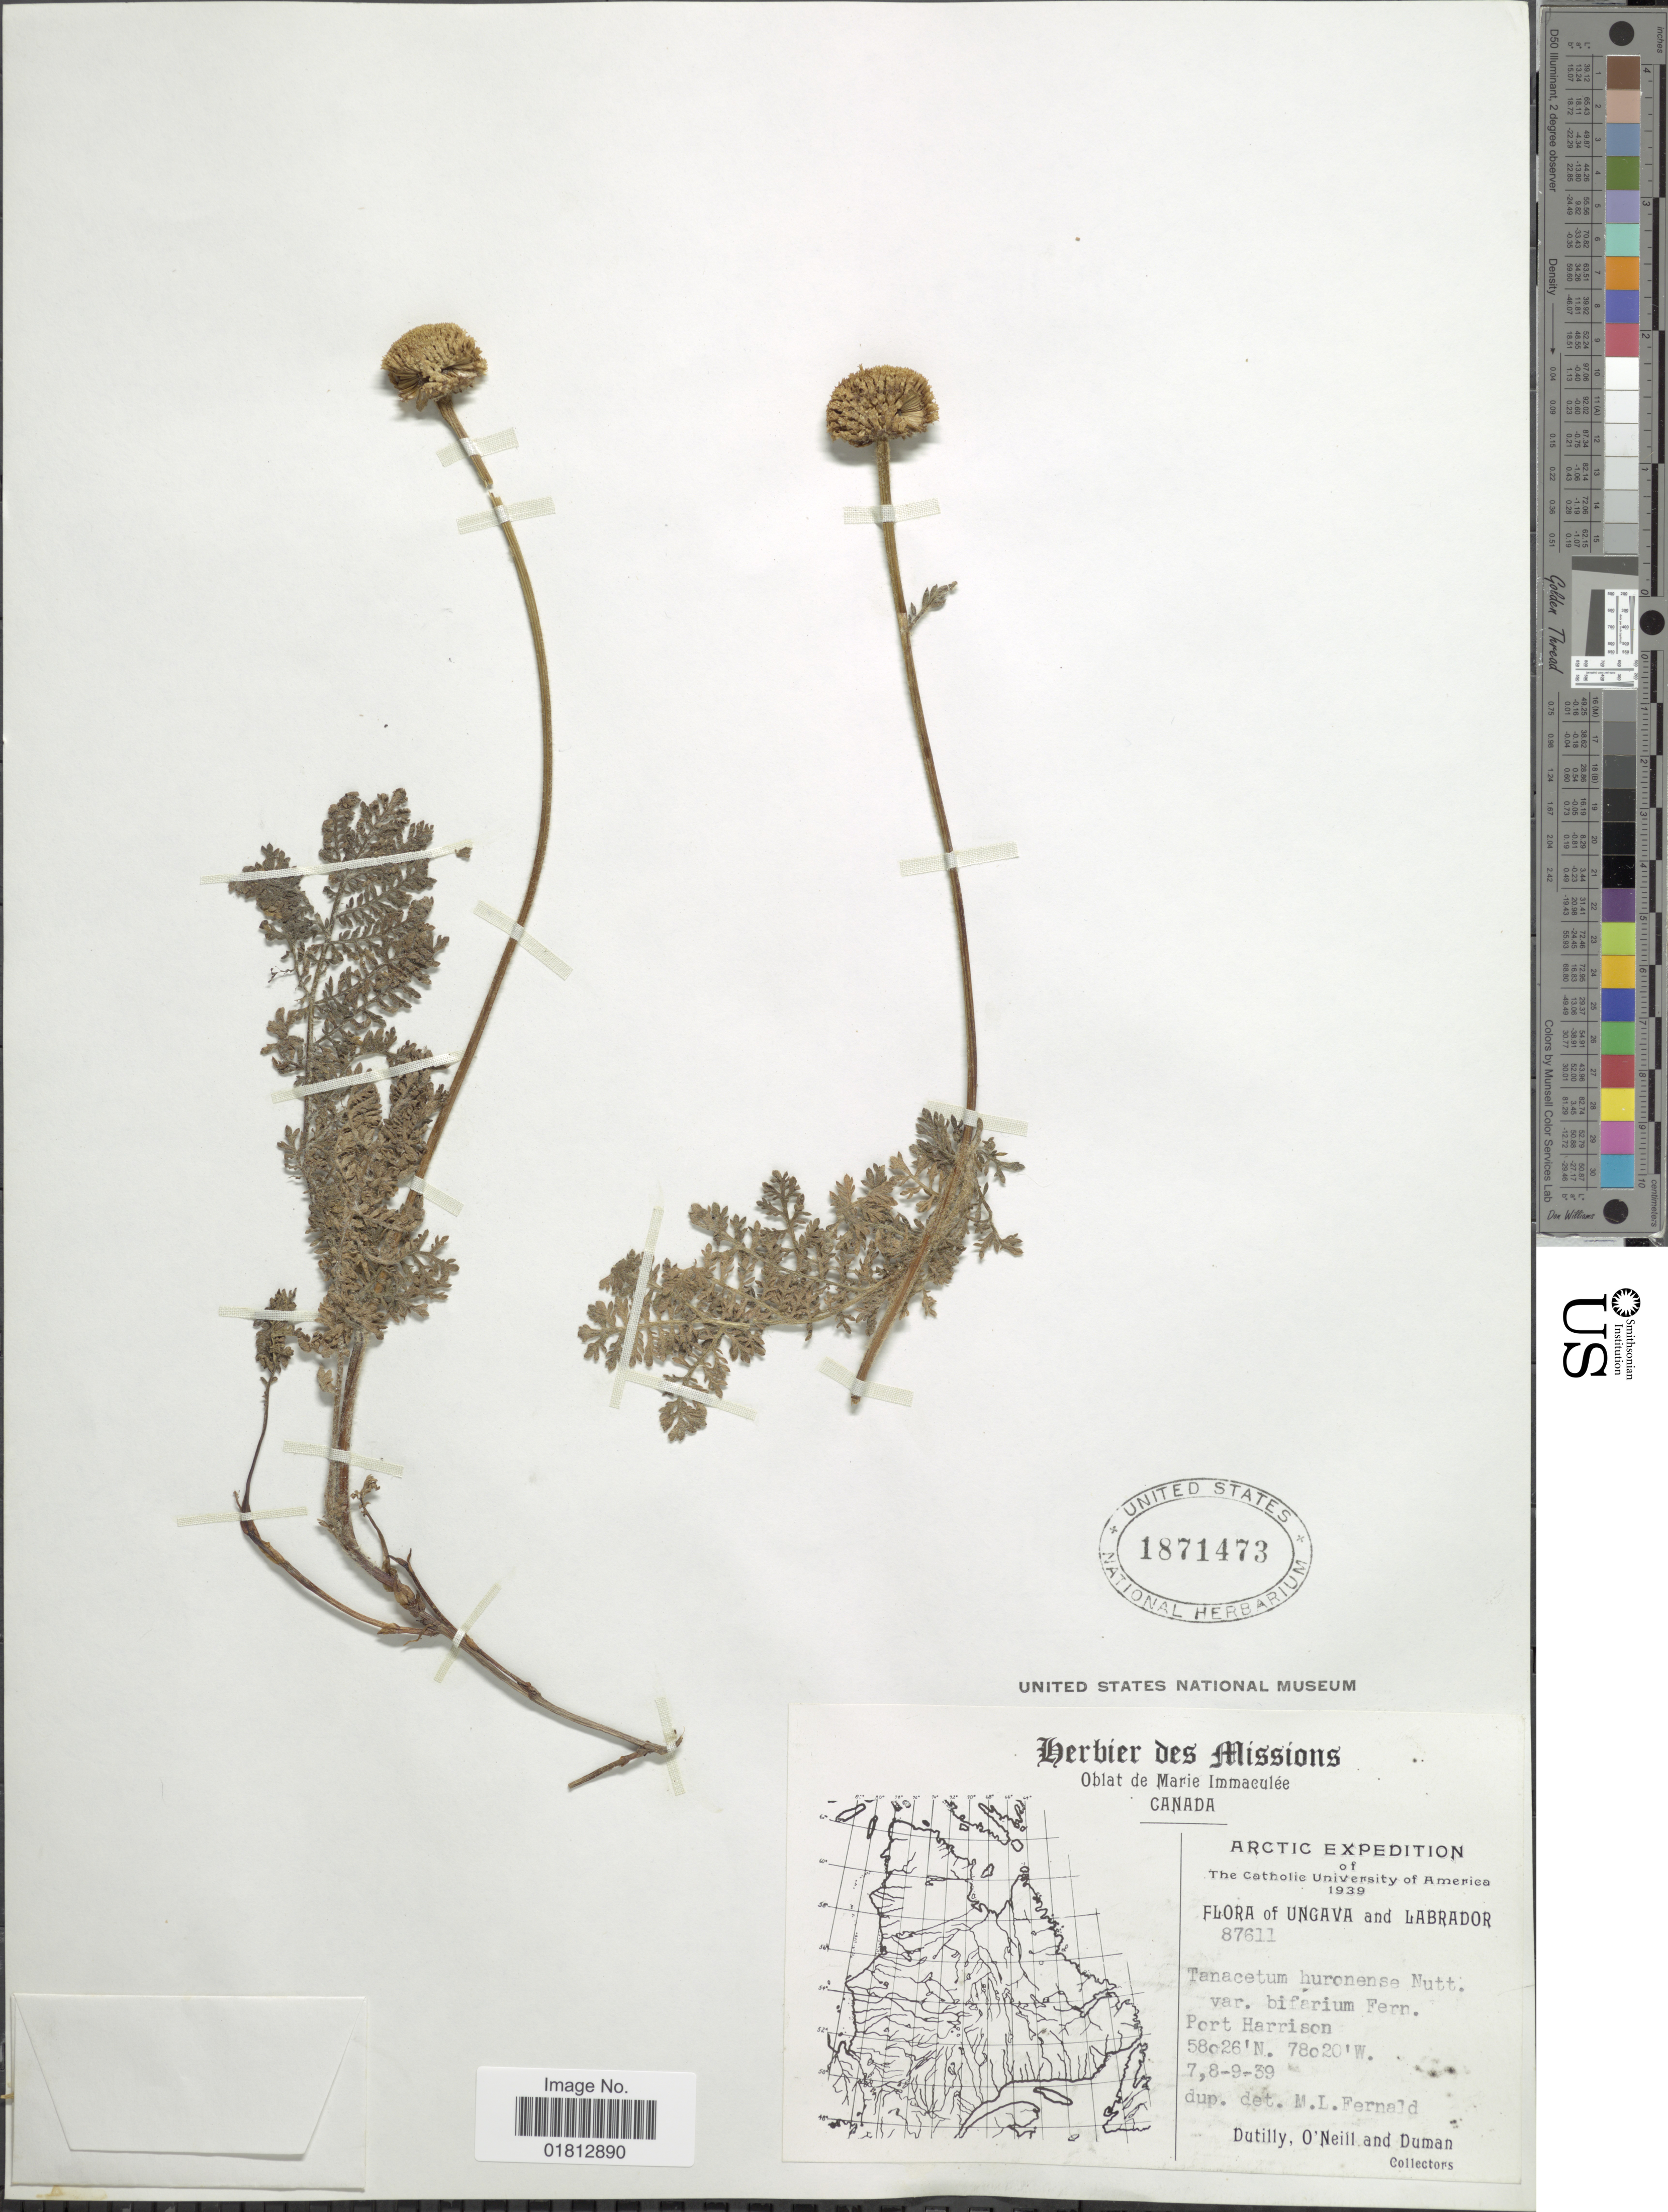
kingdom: Plantae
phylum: Tracheophyta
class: Magnoliopsida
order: Asterales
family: Asteraceae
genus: Tanacetum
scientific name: Tanacetum huronense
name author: Nutt.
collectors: -. Dutilly, -. O'Neill & -. Duman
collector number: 87611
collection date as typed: Transcribed d/m/y: 7/9/39 to 8/9/39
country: Canada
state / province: Newfoundland and Labrador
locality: Ungava and Labrador, Port Harrison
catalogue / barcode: US 1871473